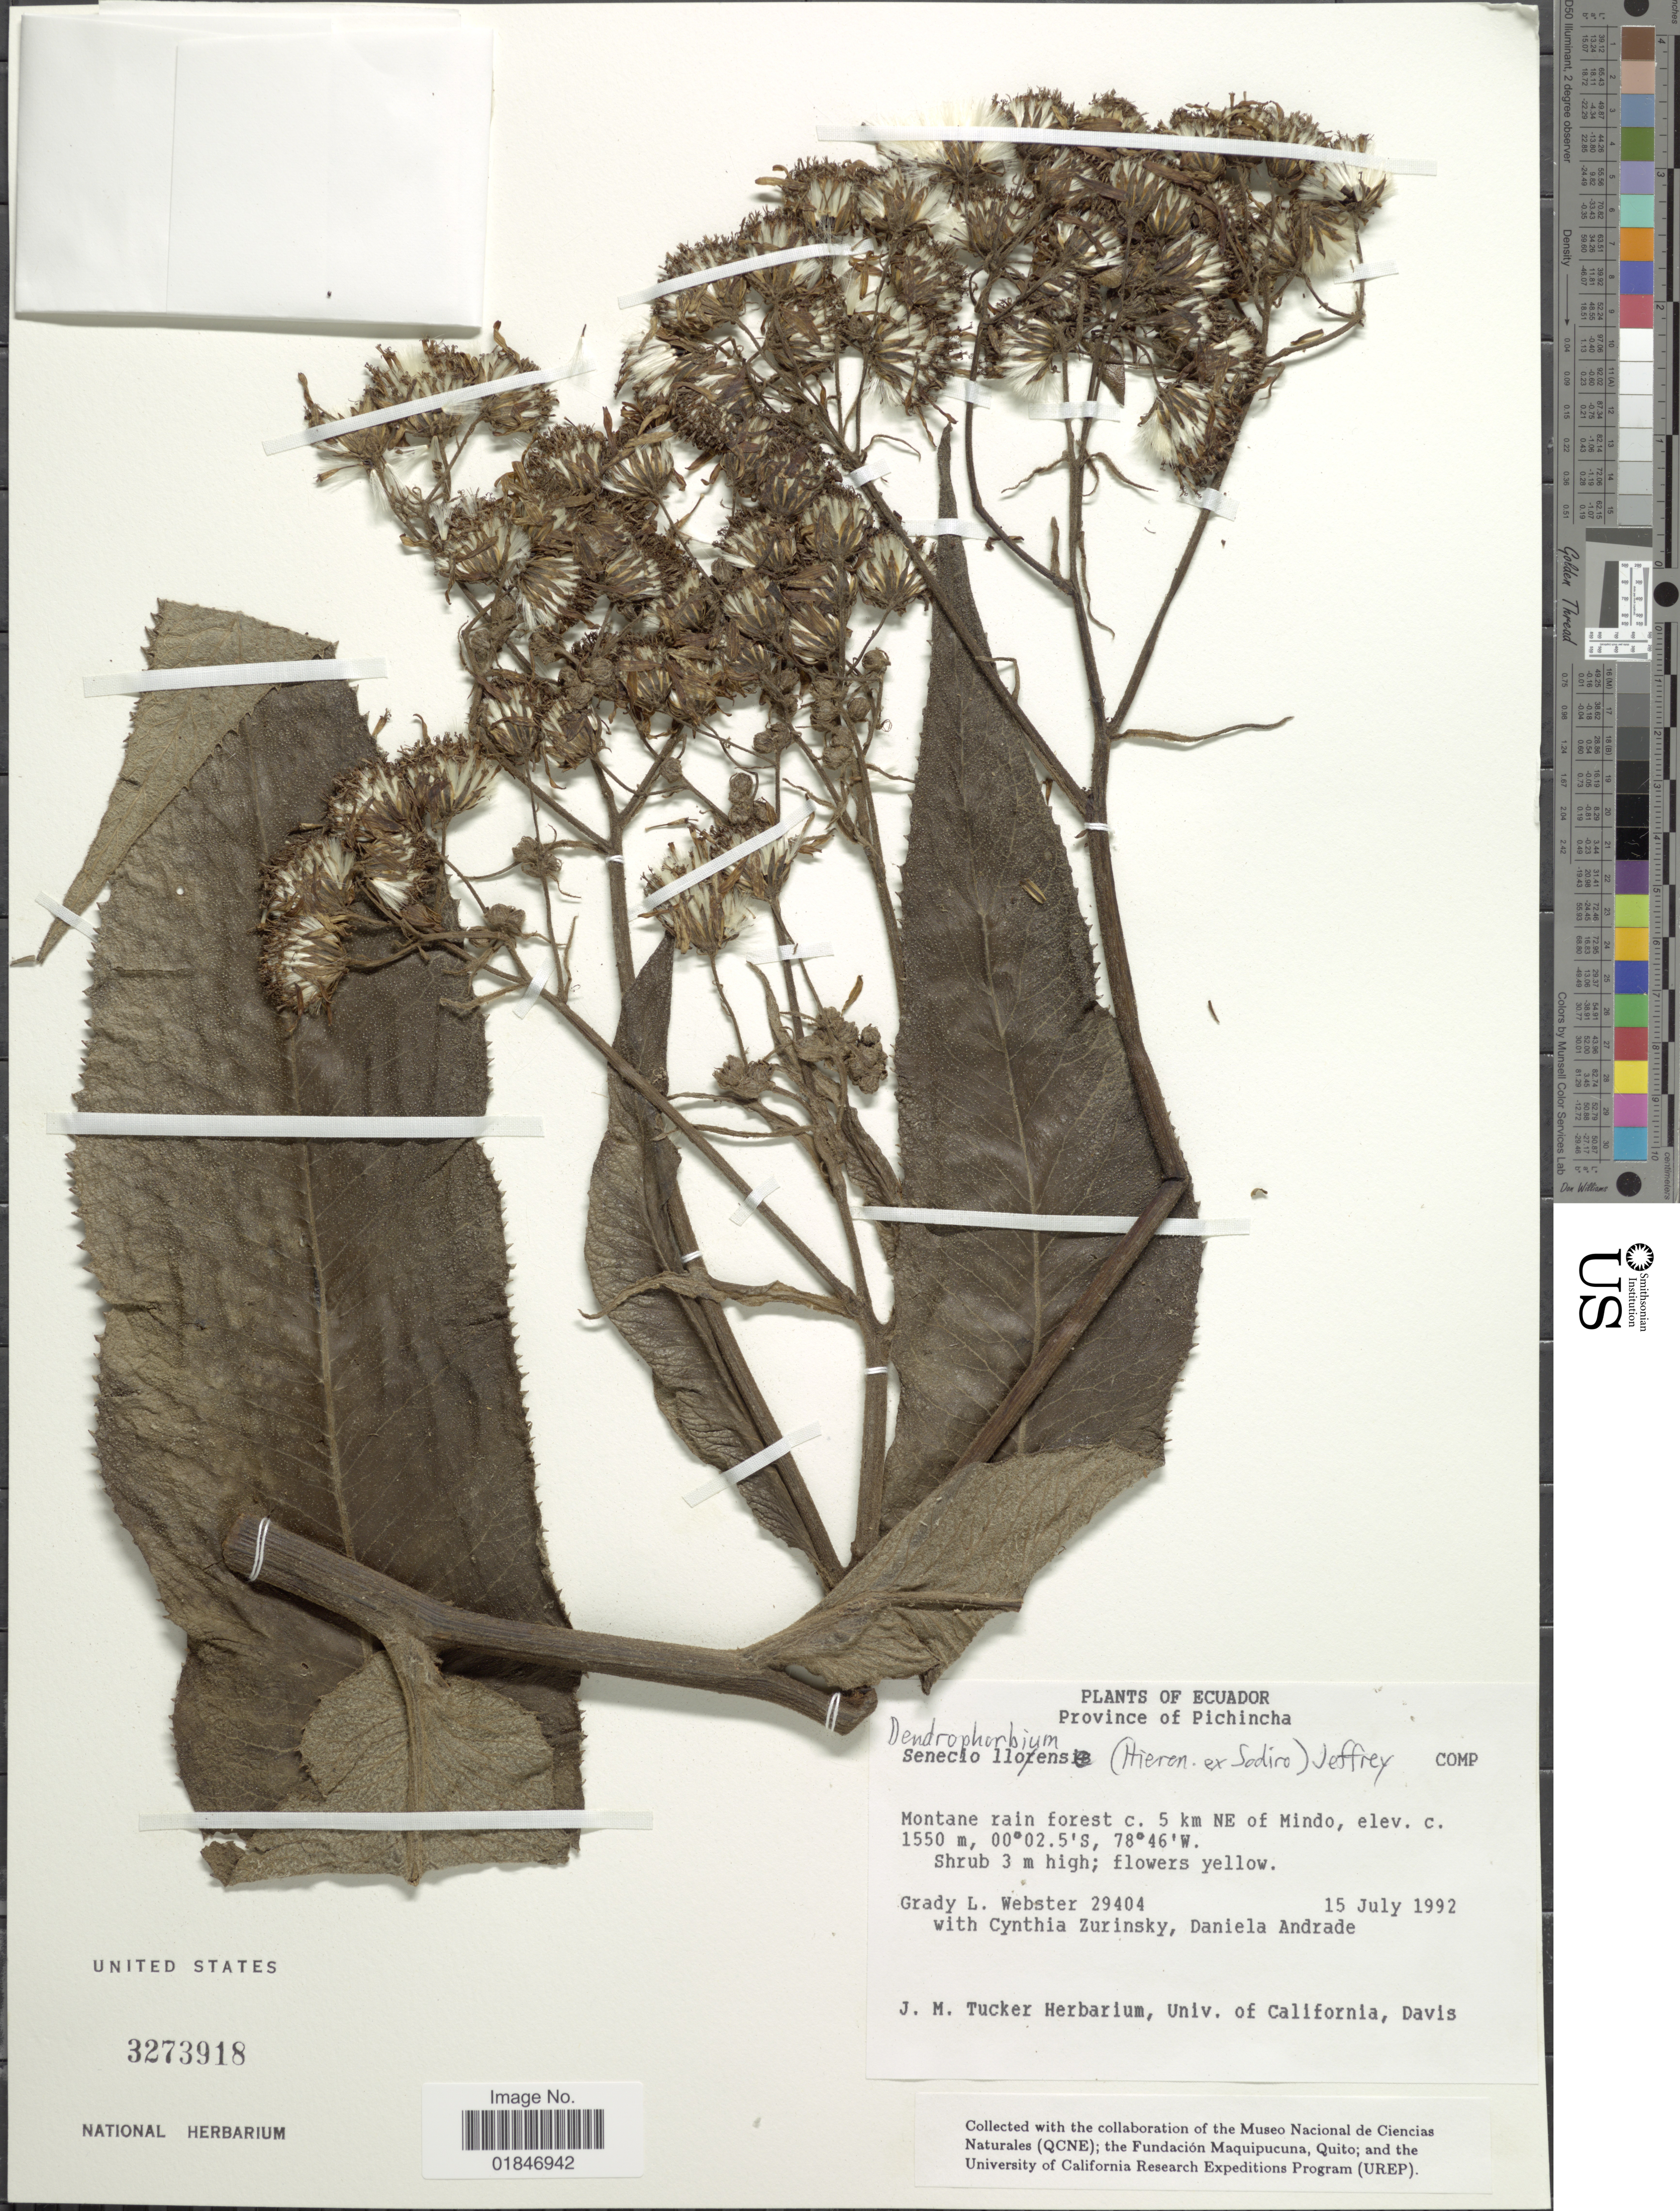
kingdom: Plantae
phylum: Tracheophyta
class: Magnoliopsida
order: Asterales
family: Asteraceae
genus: Dendrophorbium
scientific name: Dendrophorbium iloense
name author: (Hieron.) C. Jeffrey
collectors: G. L. Webster, C. Zurinsky & D. Andrade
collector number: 29404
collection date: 1992-07-15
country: Ecuador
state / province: Pichincha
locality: Provimce of Pichincha. Montane rain forest c. 5 km NE of Mindo.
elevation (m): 1550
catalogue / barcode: US 3273918